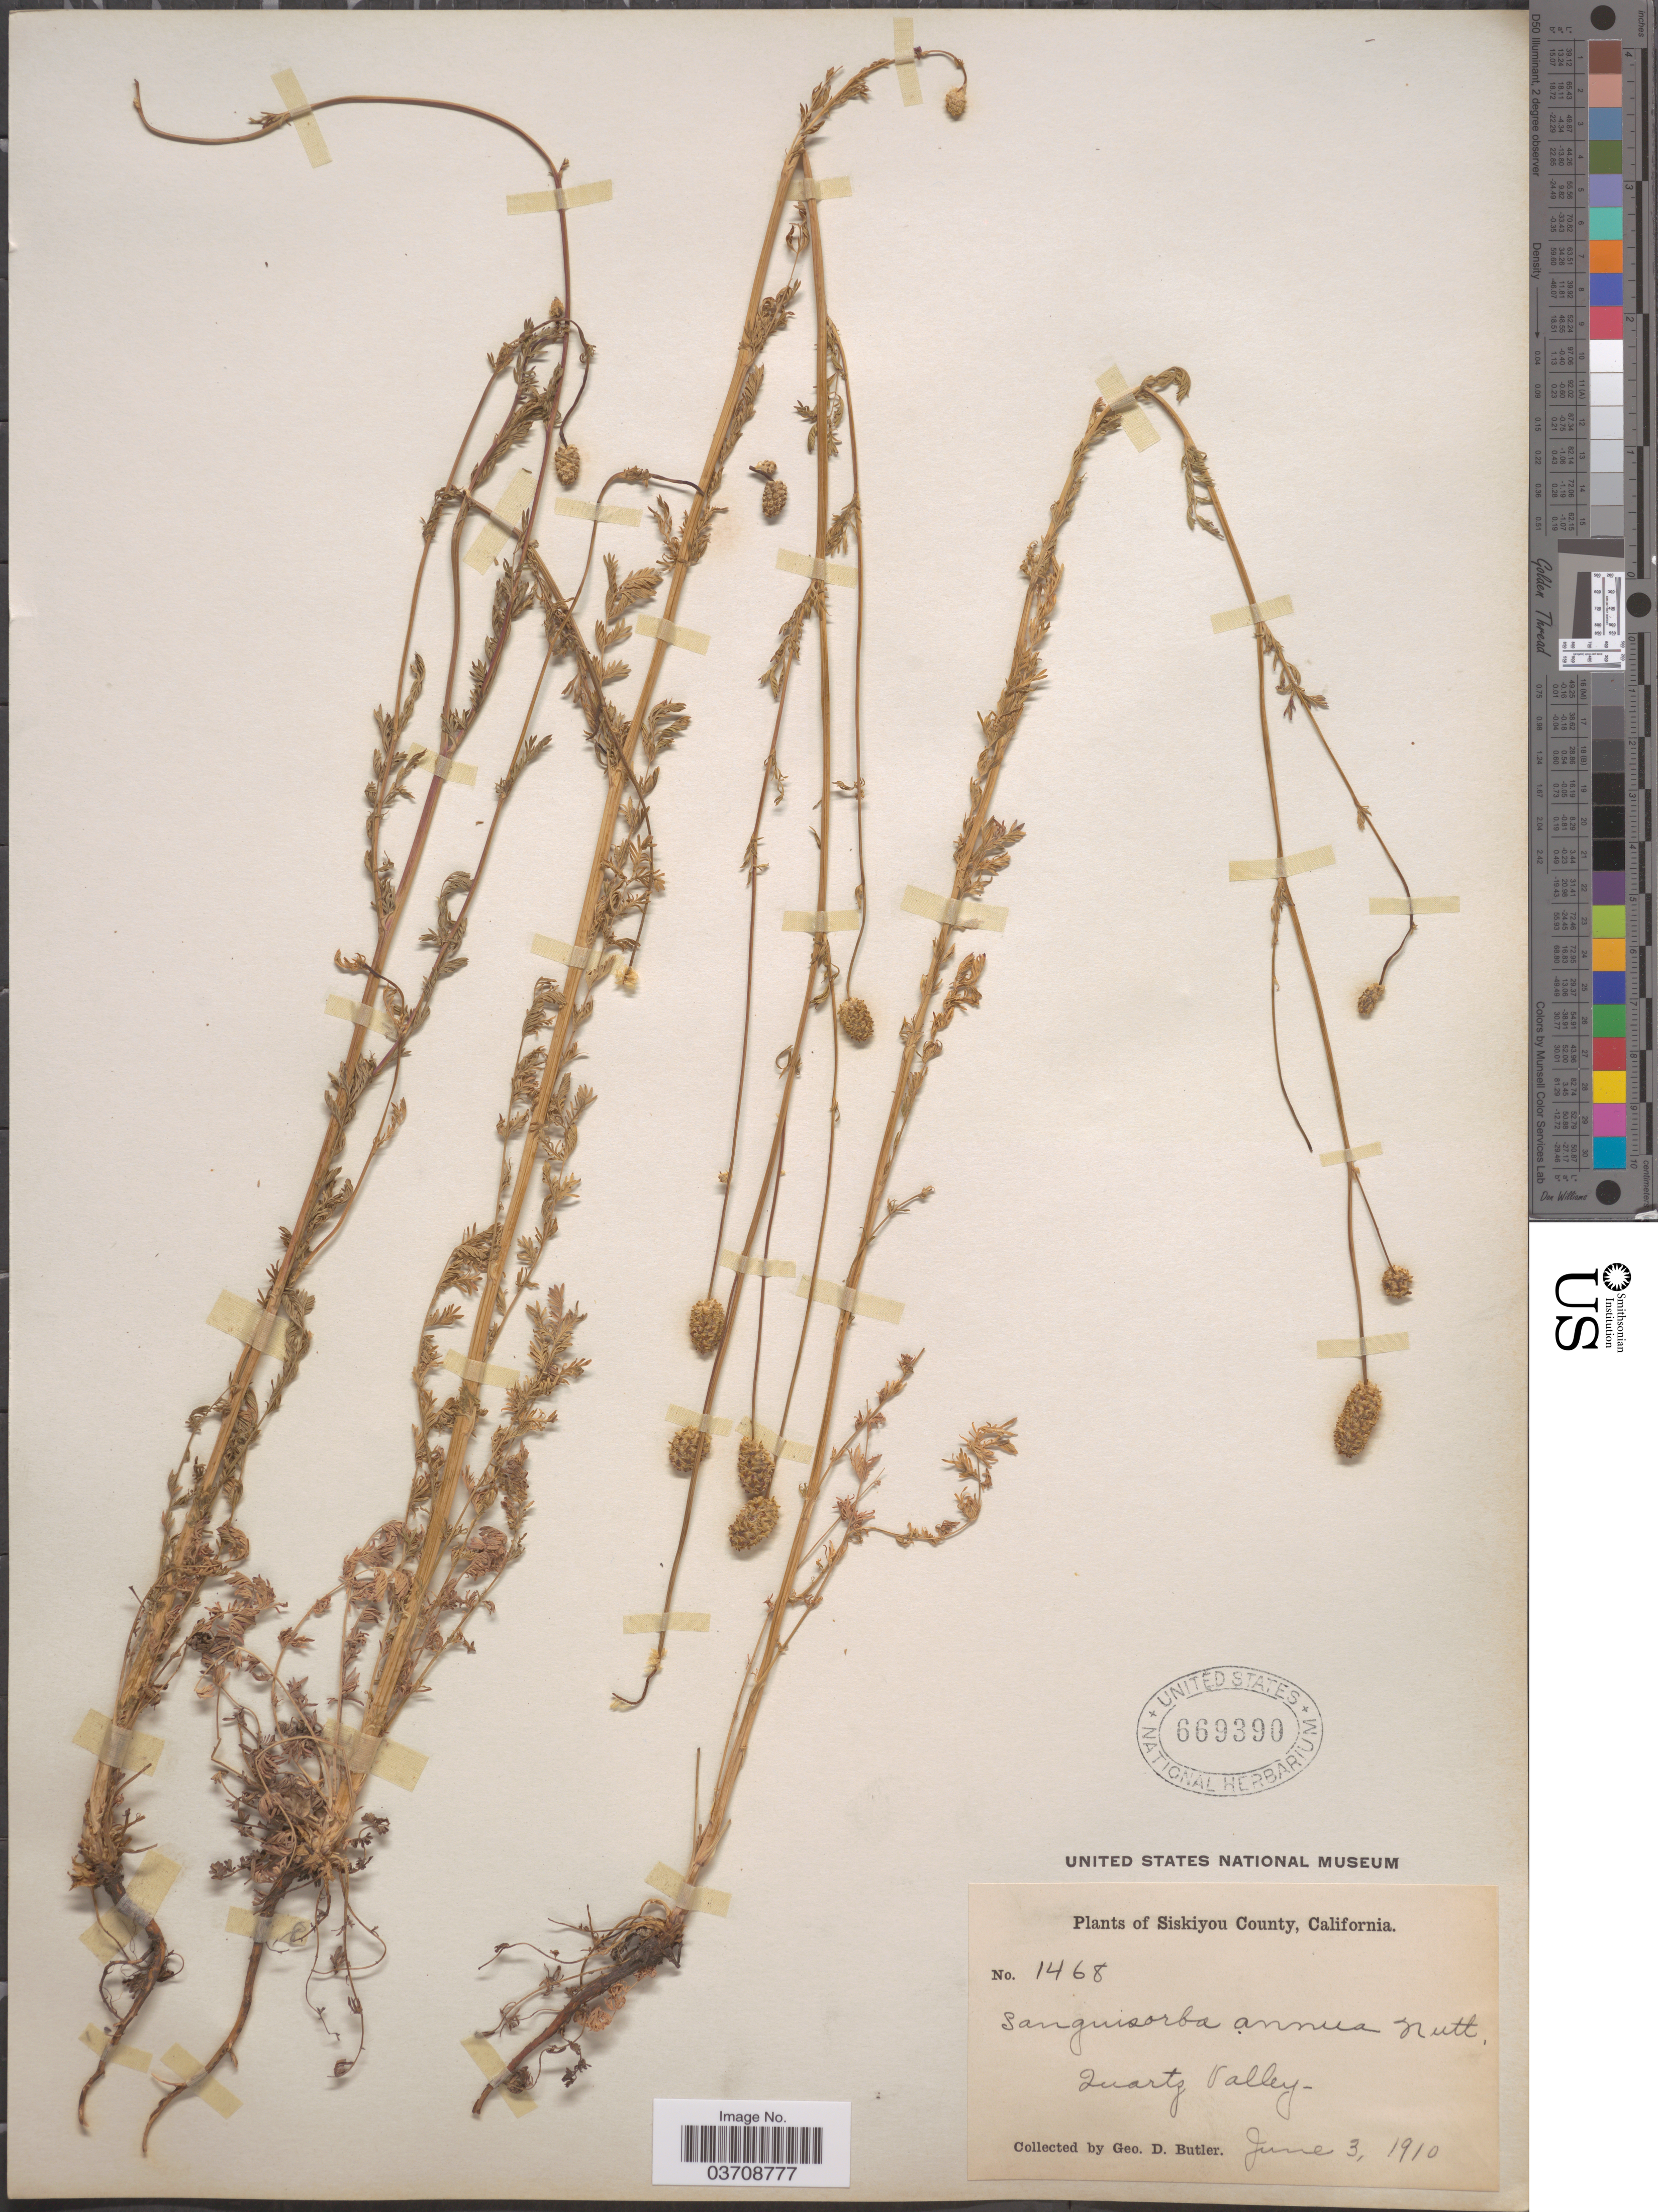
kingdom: Plantae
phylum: Tracheophyta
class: Magnoliopsida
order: Rosales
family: Rosaceae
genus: Sanguisorba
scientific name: Sanguisorba occidentalis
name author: Nutt.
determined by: Strong, Mark T., (BOT), Smithsonian Institution - National Museum of Natural History (UNITED STATES)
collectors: G. D. Butler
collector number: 1468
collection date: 1910-06-03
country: United States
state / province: California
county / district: Siskiyou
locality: Siskiyou County. Quartz Valley.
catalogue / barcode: US 669390